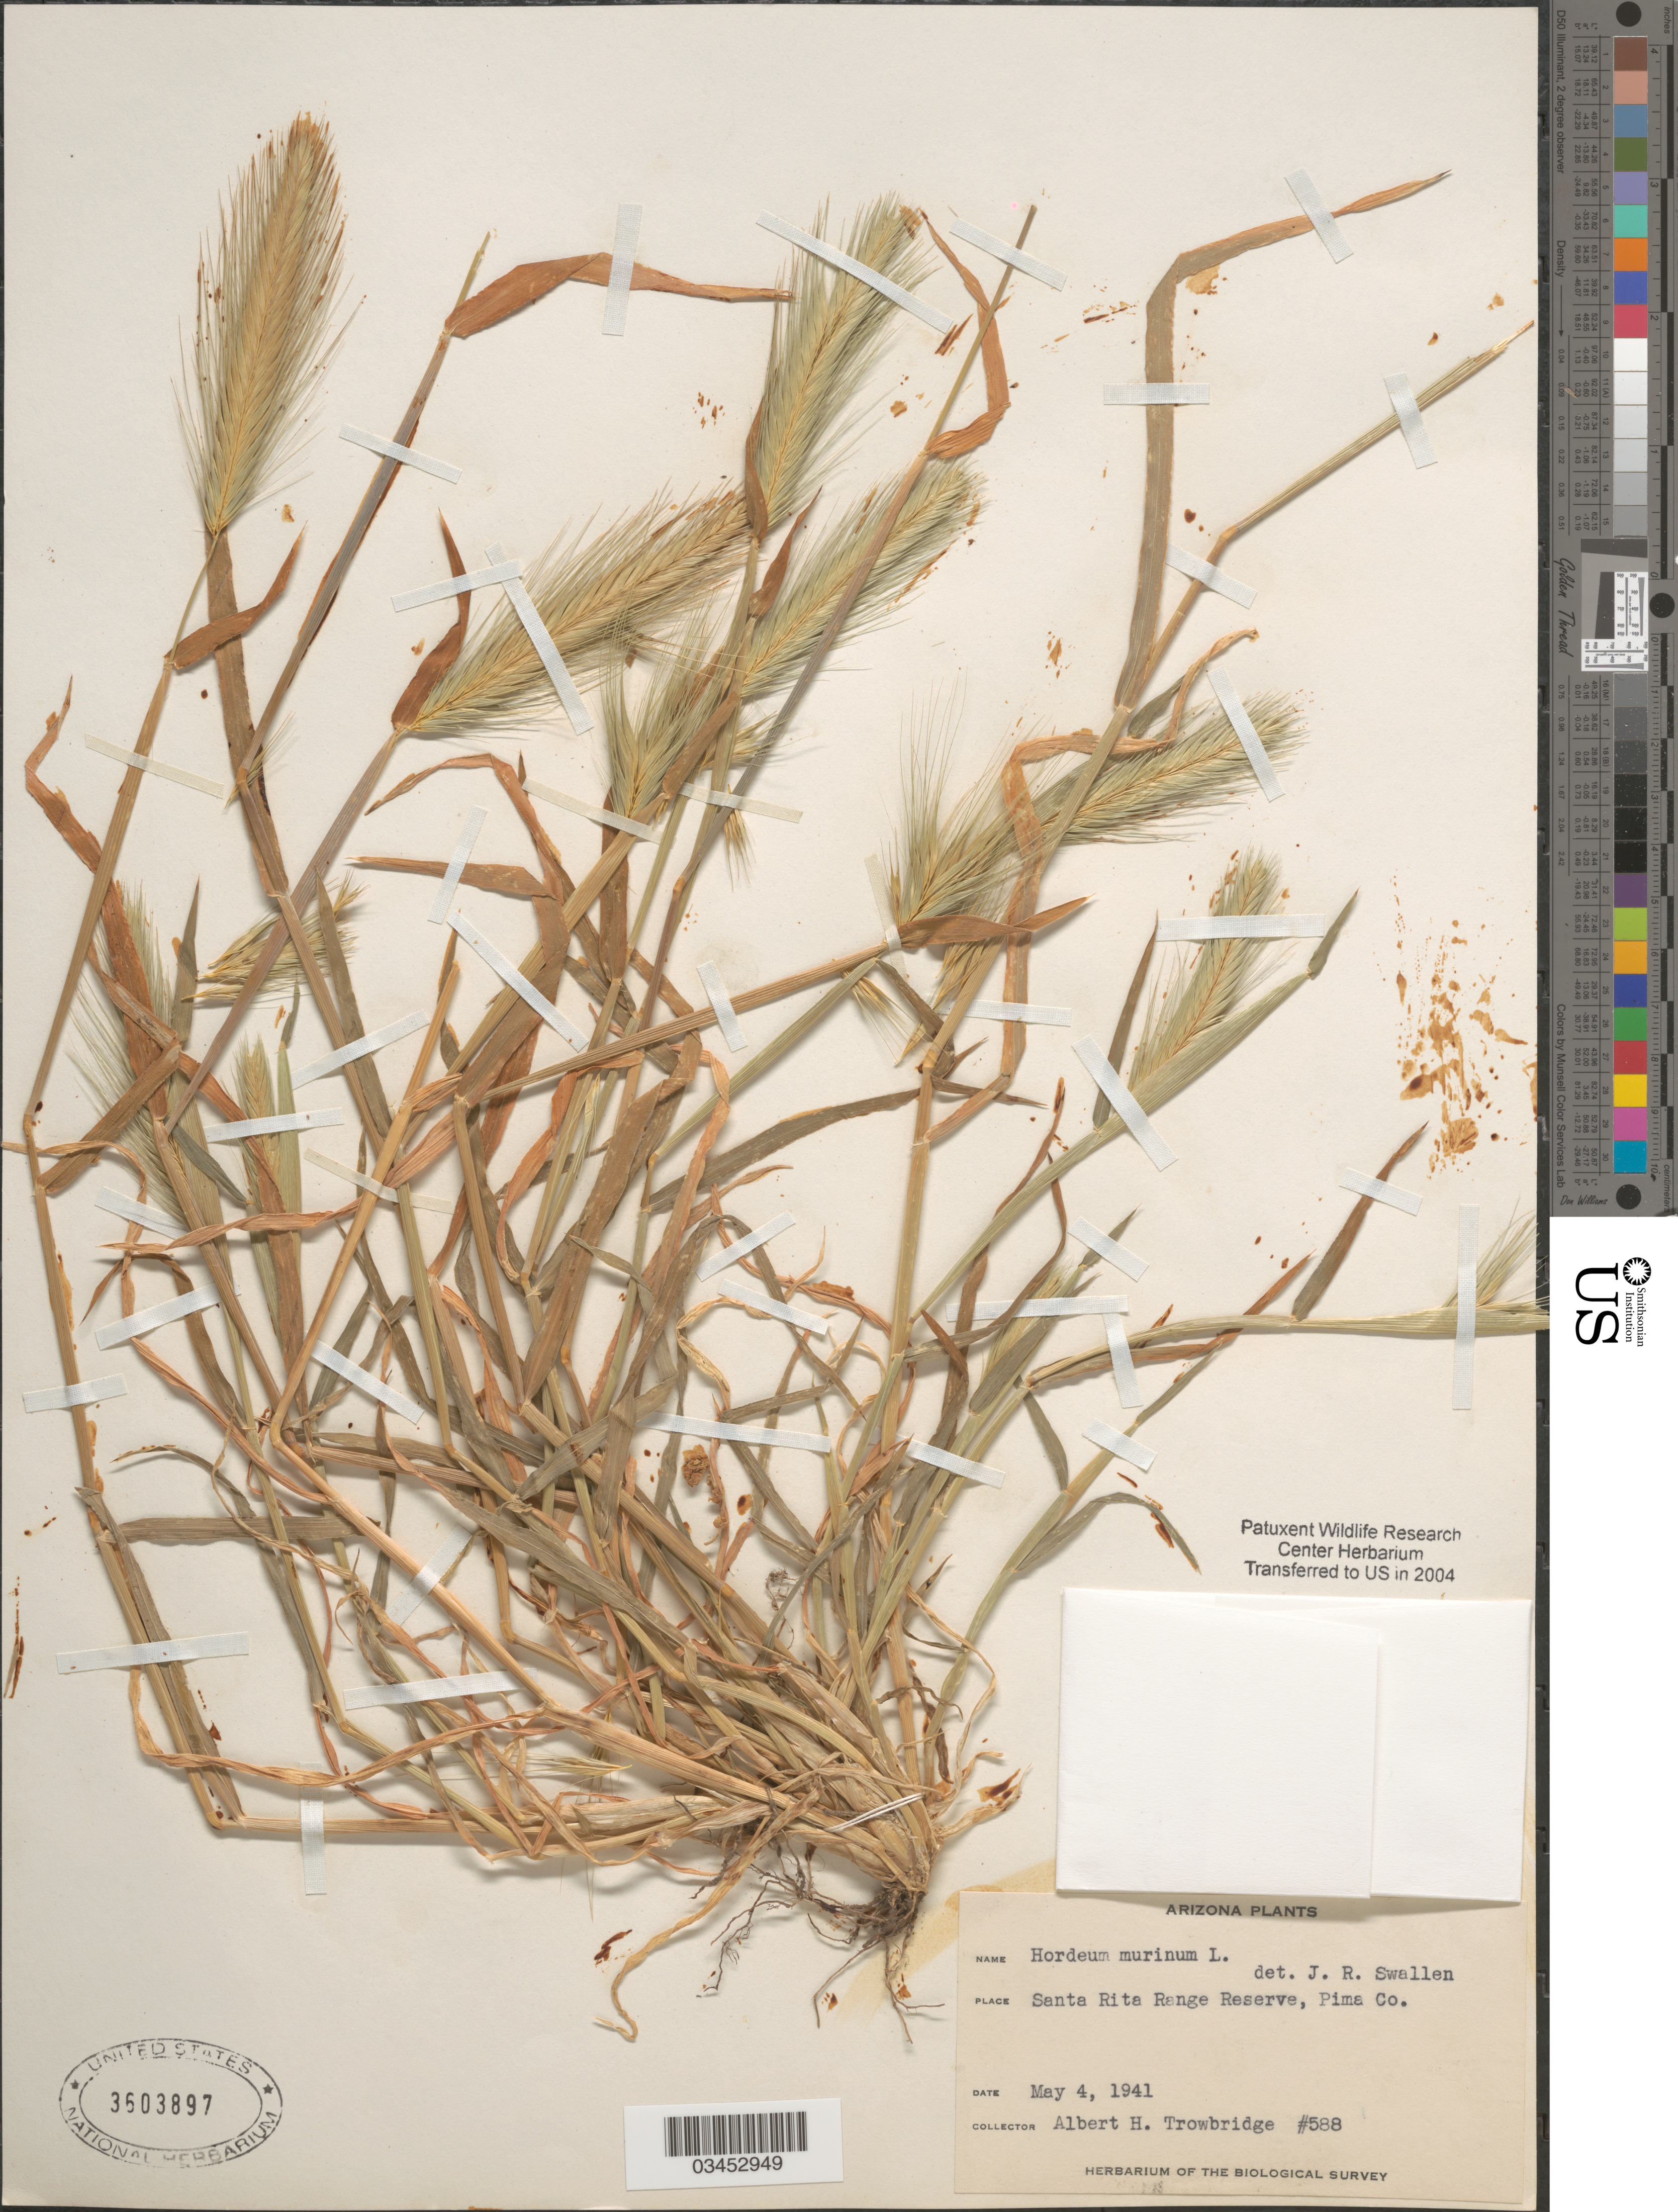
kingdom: Plantae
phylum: Tracheophyta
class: Liliopsida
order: Poales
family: Poaceae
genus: Hordeum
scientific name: Hordeum murinum subsp. glaucum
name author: (Steud.) Tzvelev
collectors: A. H. Trowbridge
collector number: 588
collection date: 1941-05-04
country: United States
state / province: Arizona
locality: Santa Rita Range Reserve, Pima Co. The Biological Survey.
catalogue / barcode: US 3603897